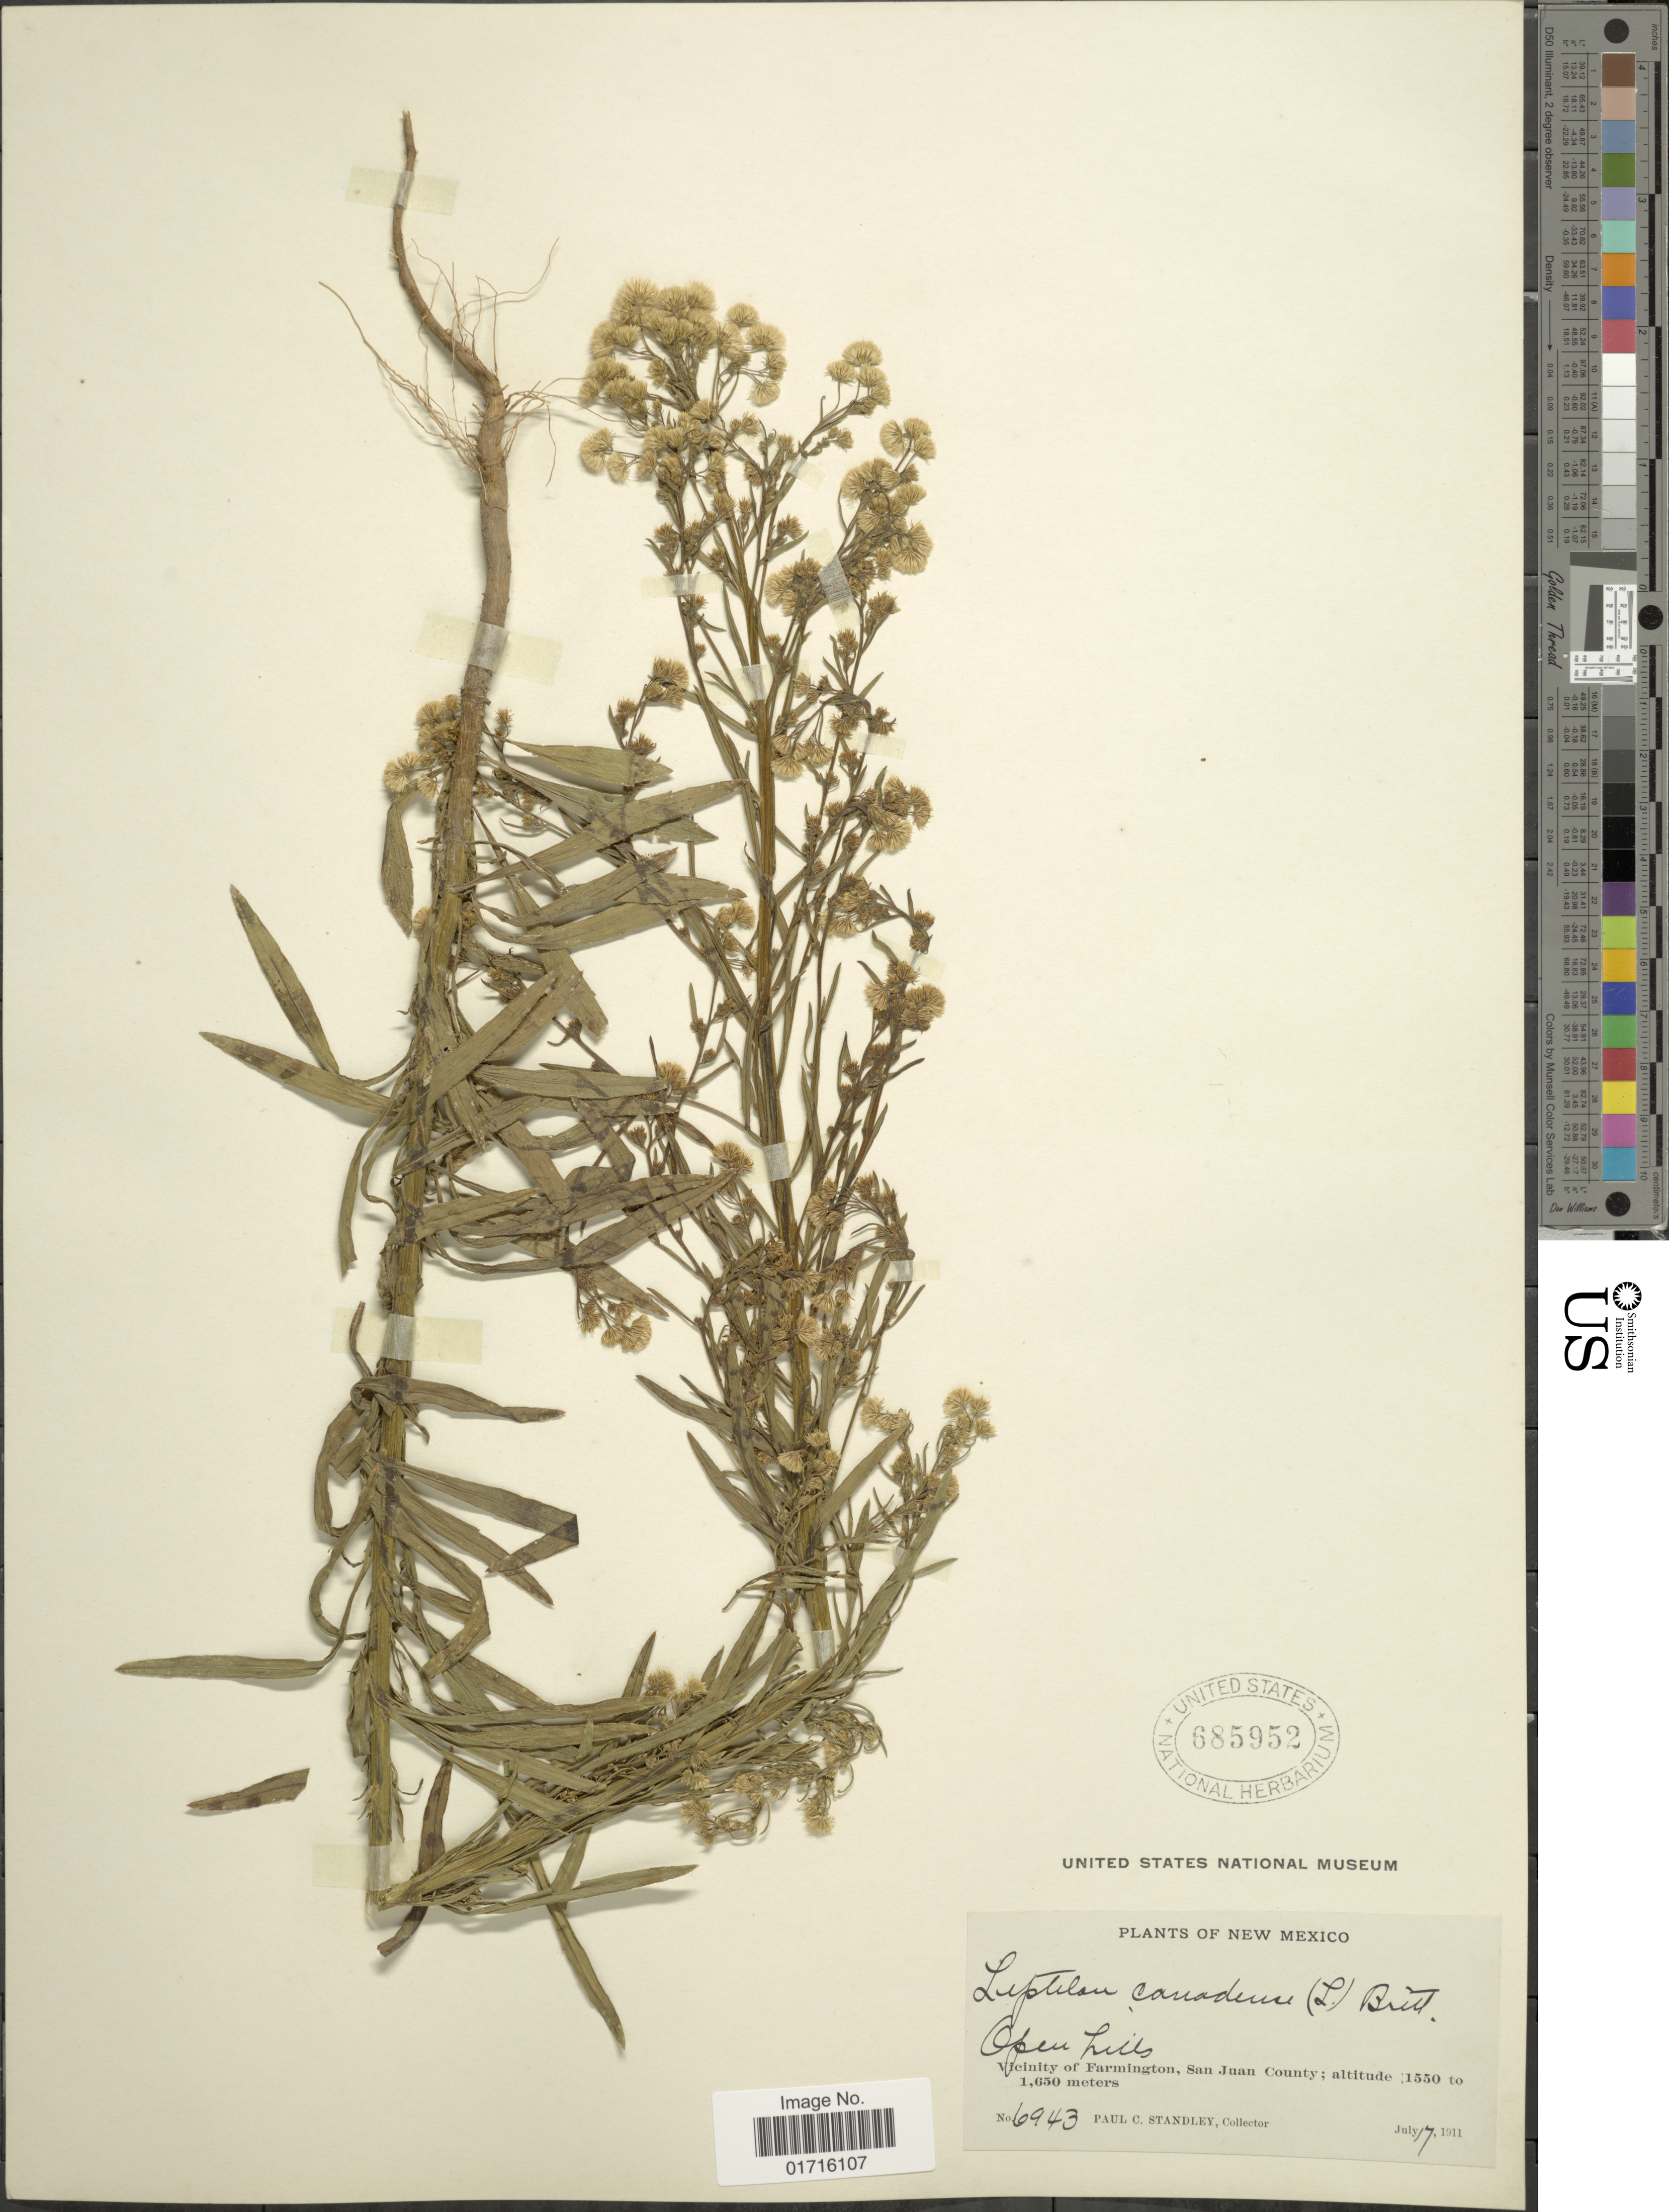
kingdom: Plantae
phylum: Tracheophyta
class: Magnoliopsida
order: Asterales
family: Asteraceae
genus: Conyza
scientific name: Conyza canadensis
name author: (L.) Cronq.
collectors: P. C. Standley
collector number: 6943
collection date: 1911-07-17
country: United States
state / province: New Mexico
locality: Vicinity of Farmington, San Juan County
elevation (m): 1550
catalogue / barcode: US 685952